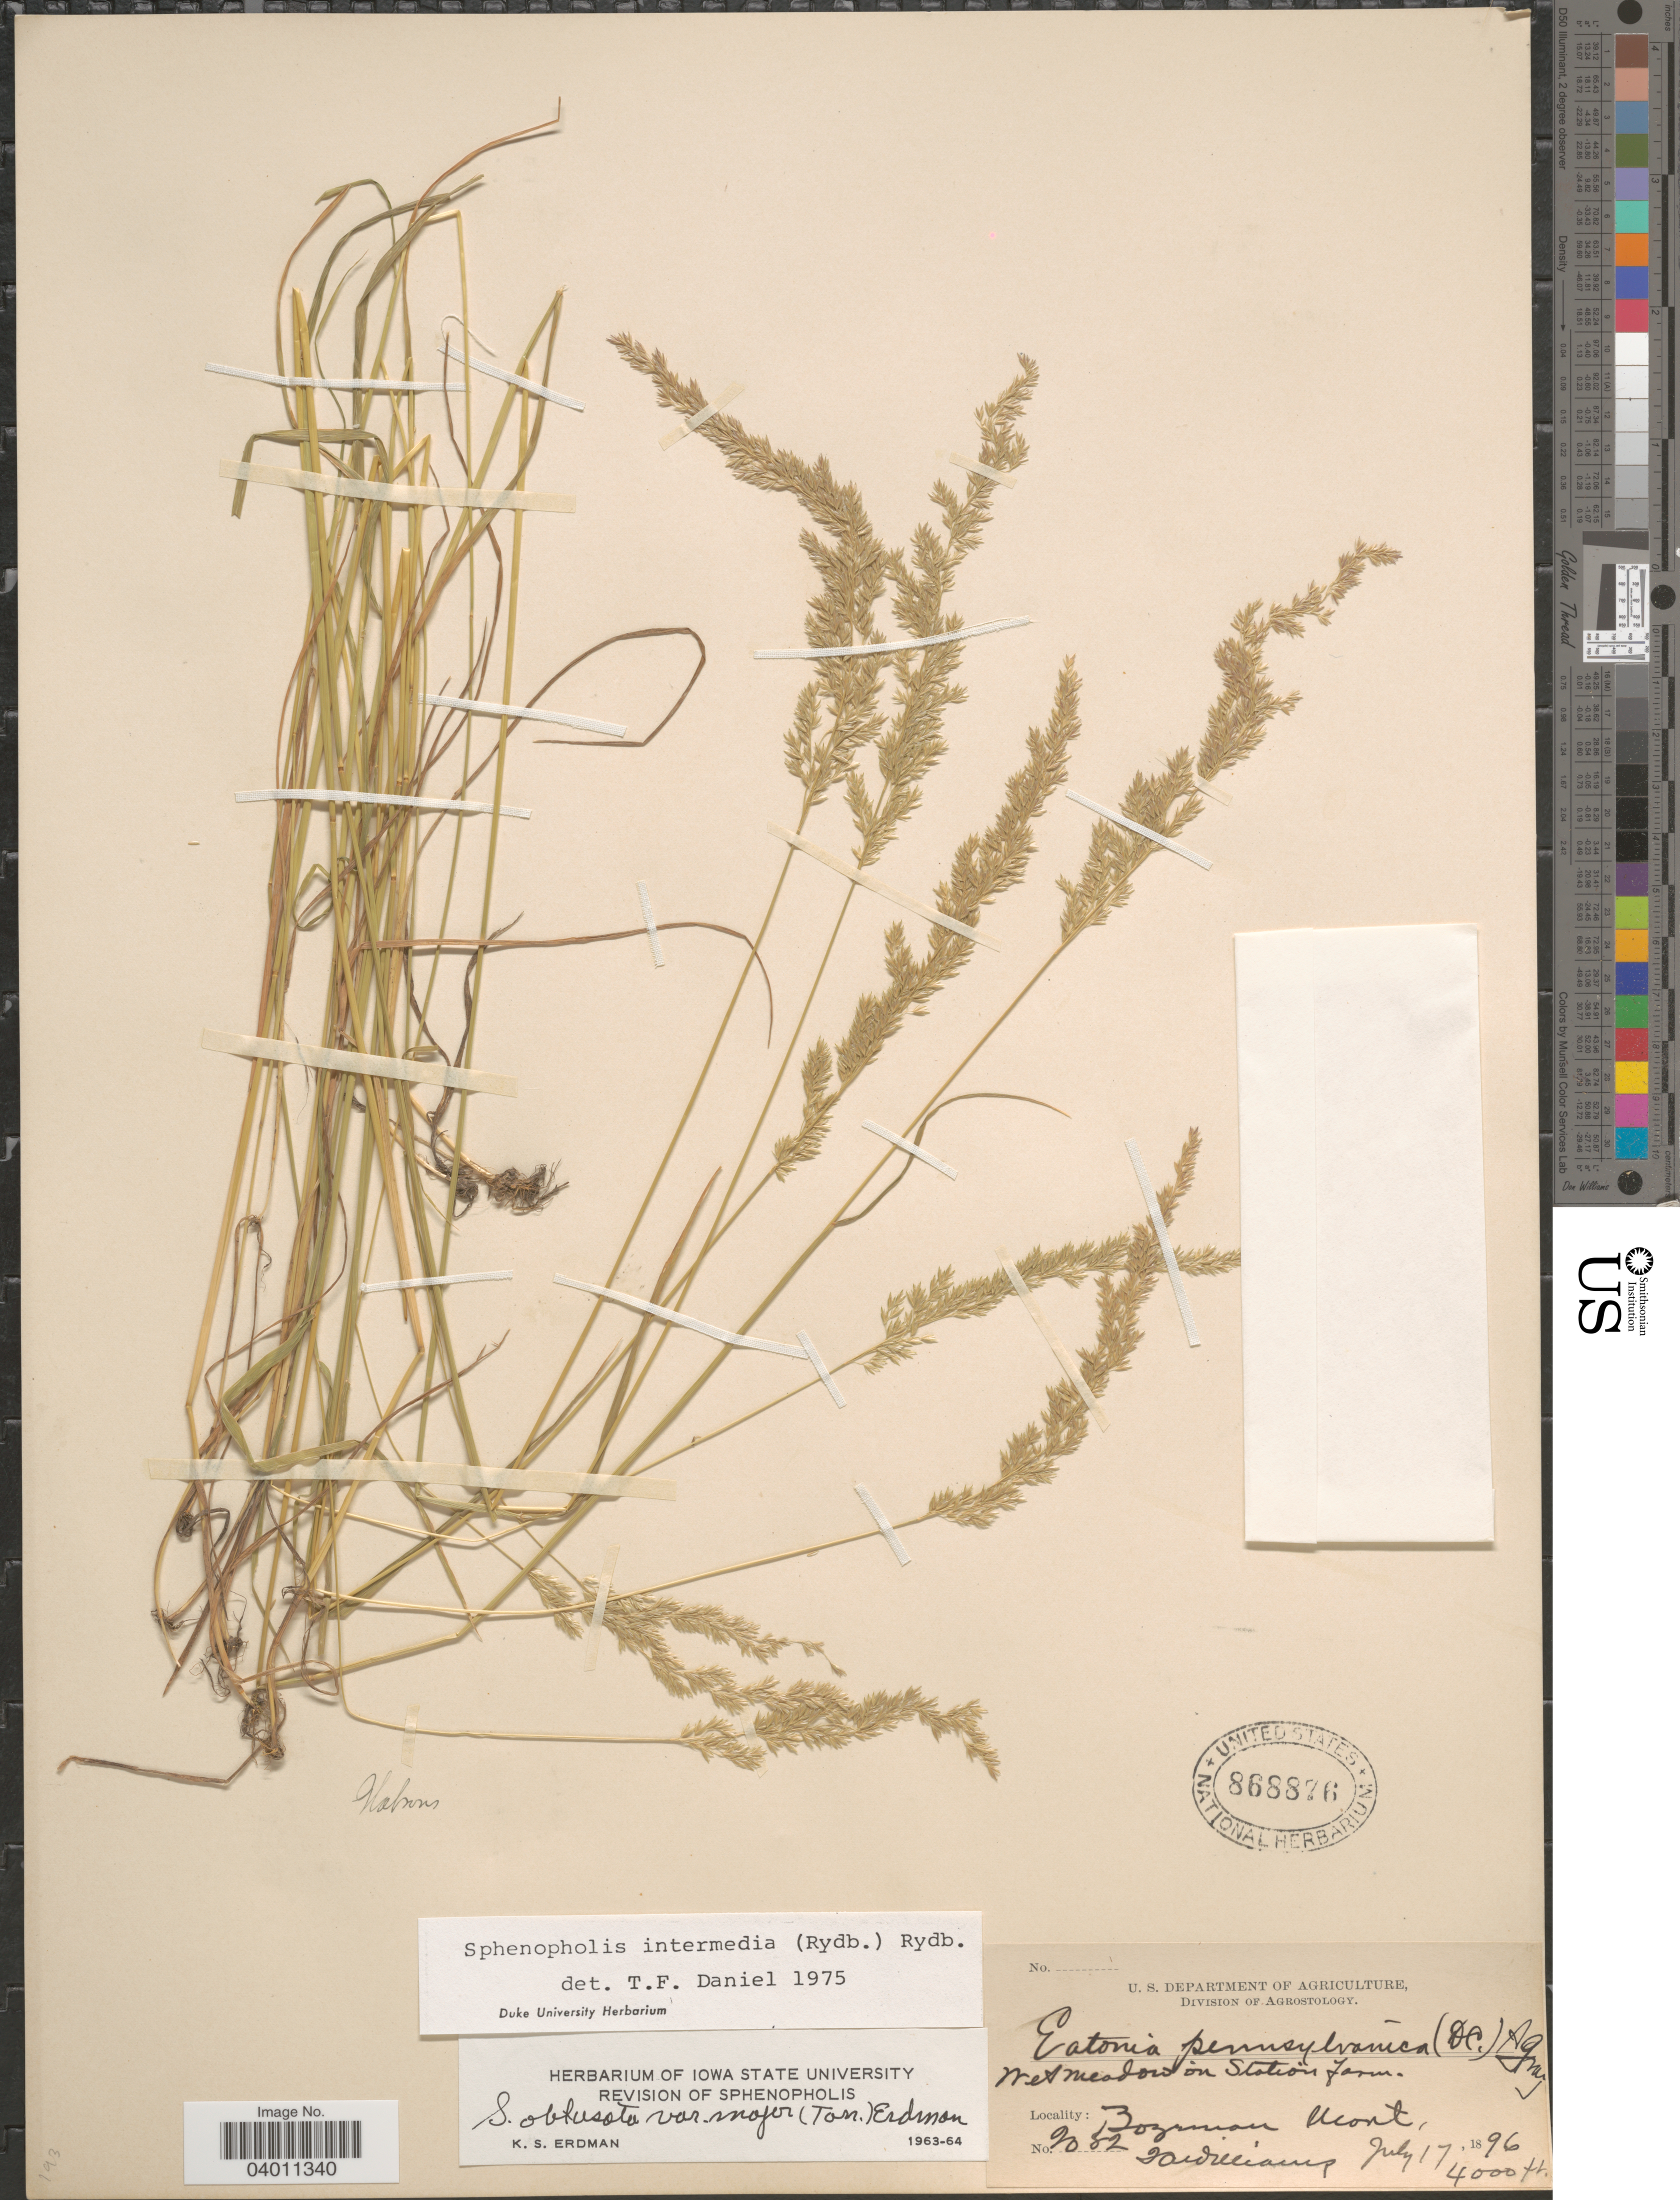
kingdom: Plantae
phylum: Tracheophyta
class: Liliopsida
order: Poales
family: Poaceae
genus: Sphenopholis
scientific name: Sphenopholis intermedia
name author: (Rydb.) Rydb.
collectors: T. A. Williams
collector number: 2082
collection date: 1896-07-17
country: United States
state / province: Montana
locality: Wet meadow on Station Farm. Bozeman.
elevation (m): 1219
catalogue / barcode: US 868876